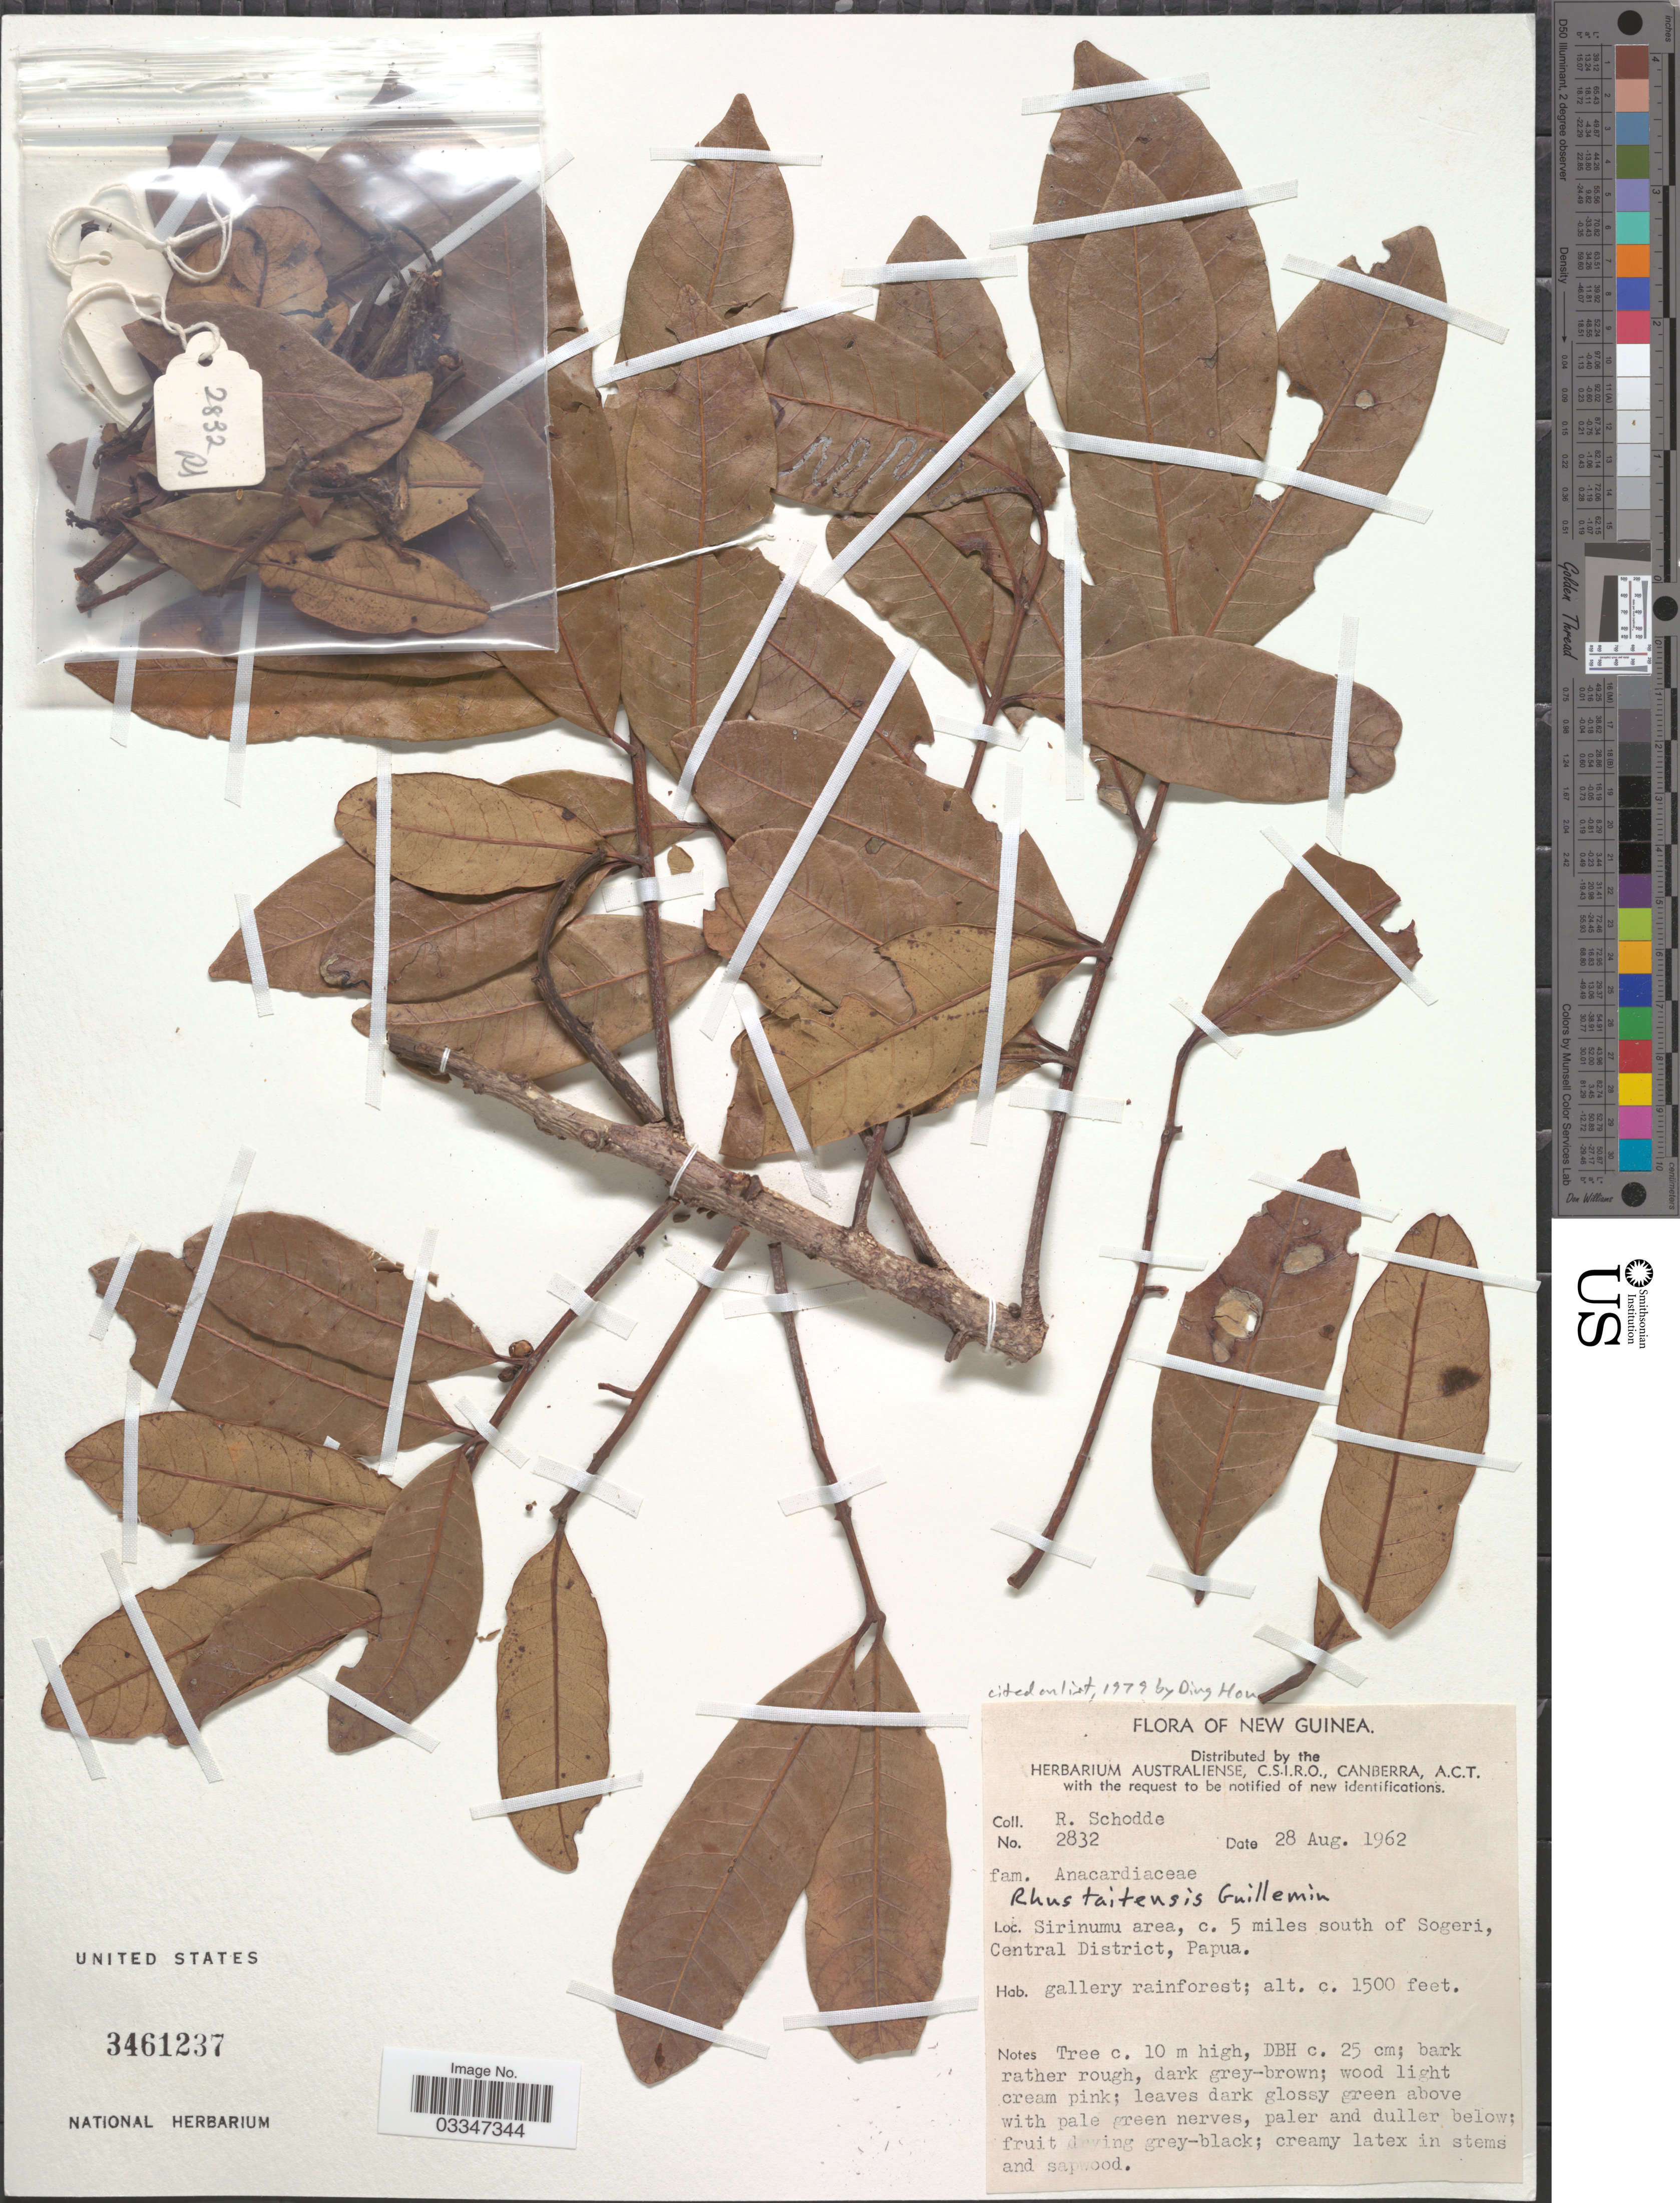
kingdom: Plantae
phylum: Tracheophyta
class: Magnoliopsida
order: Sapindales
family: Anacardiaceae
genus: Rhus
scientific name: Rhus taitensis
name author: Guill.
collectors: R. Schodde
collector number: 2832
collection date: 1962-08-28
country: Papua New Guinea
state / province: Central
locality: New Guinea. Sirinumu area, c. 5 miles south of Sogeri, Central District, Papua.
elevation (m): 457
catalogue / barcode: US 3461237